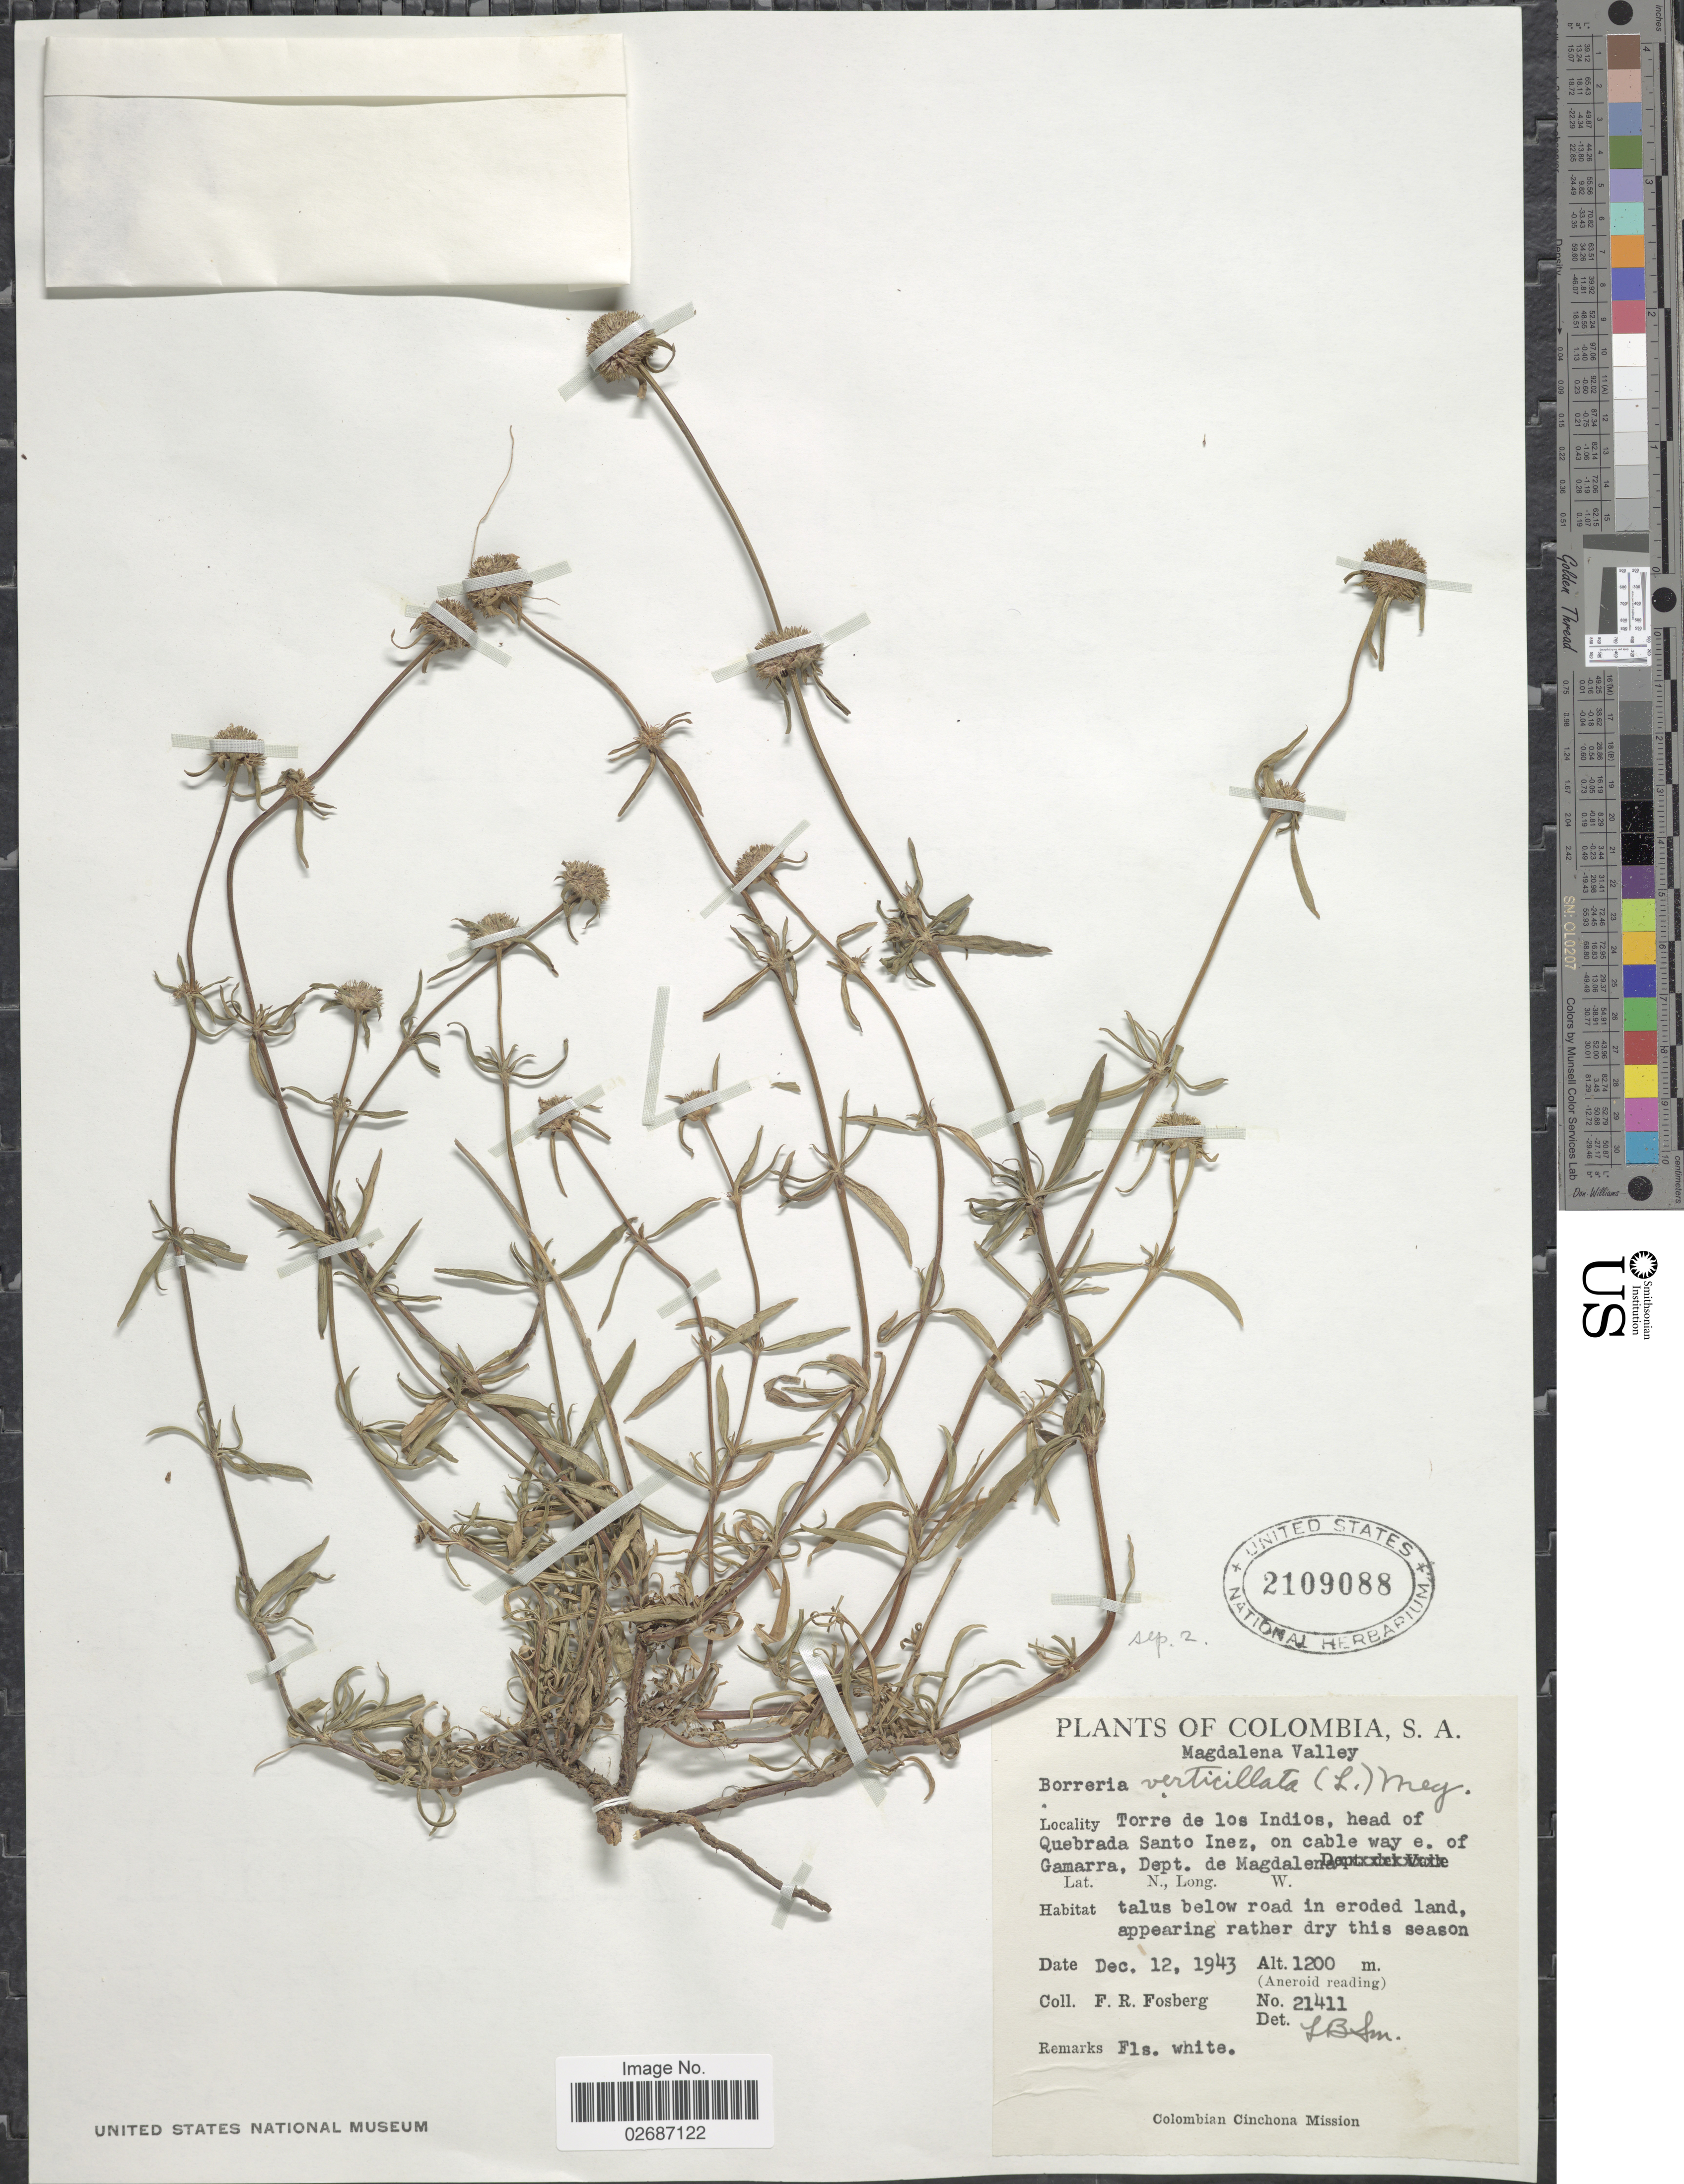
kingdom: Plantae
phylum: Tracheophyta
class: Magnoliopsida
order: Gentianales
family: Rubiaceae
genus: Borreria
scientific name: Borreria verticillata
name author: (L.) G. Mey.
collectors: F. R. Fosberg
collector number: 21411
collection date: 1943-11-12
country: Colombia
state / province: Magdalena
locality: Magdalena Valley, Torre de los Indios, head of Quebrada Santo Inez, on cable way e. of Gamrra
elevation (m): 1200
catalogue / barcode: US 2109088